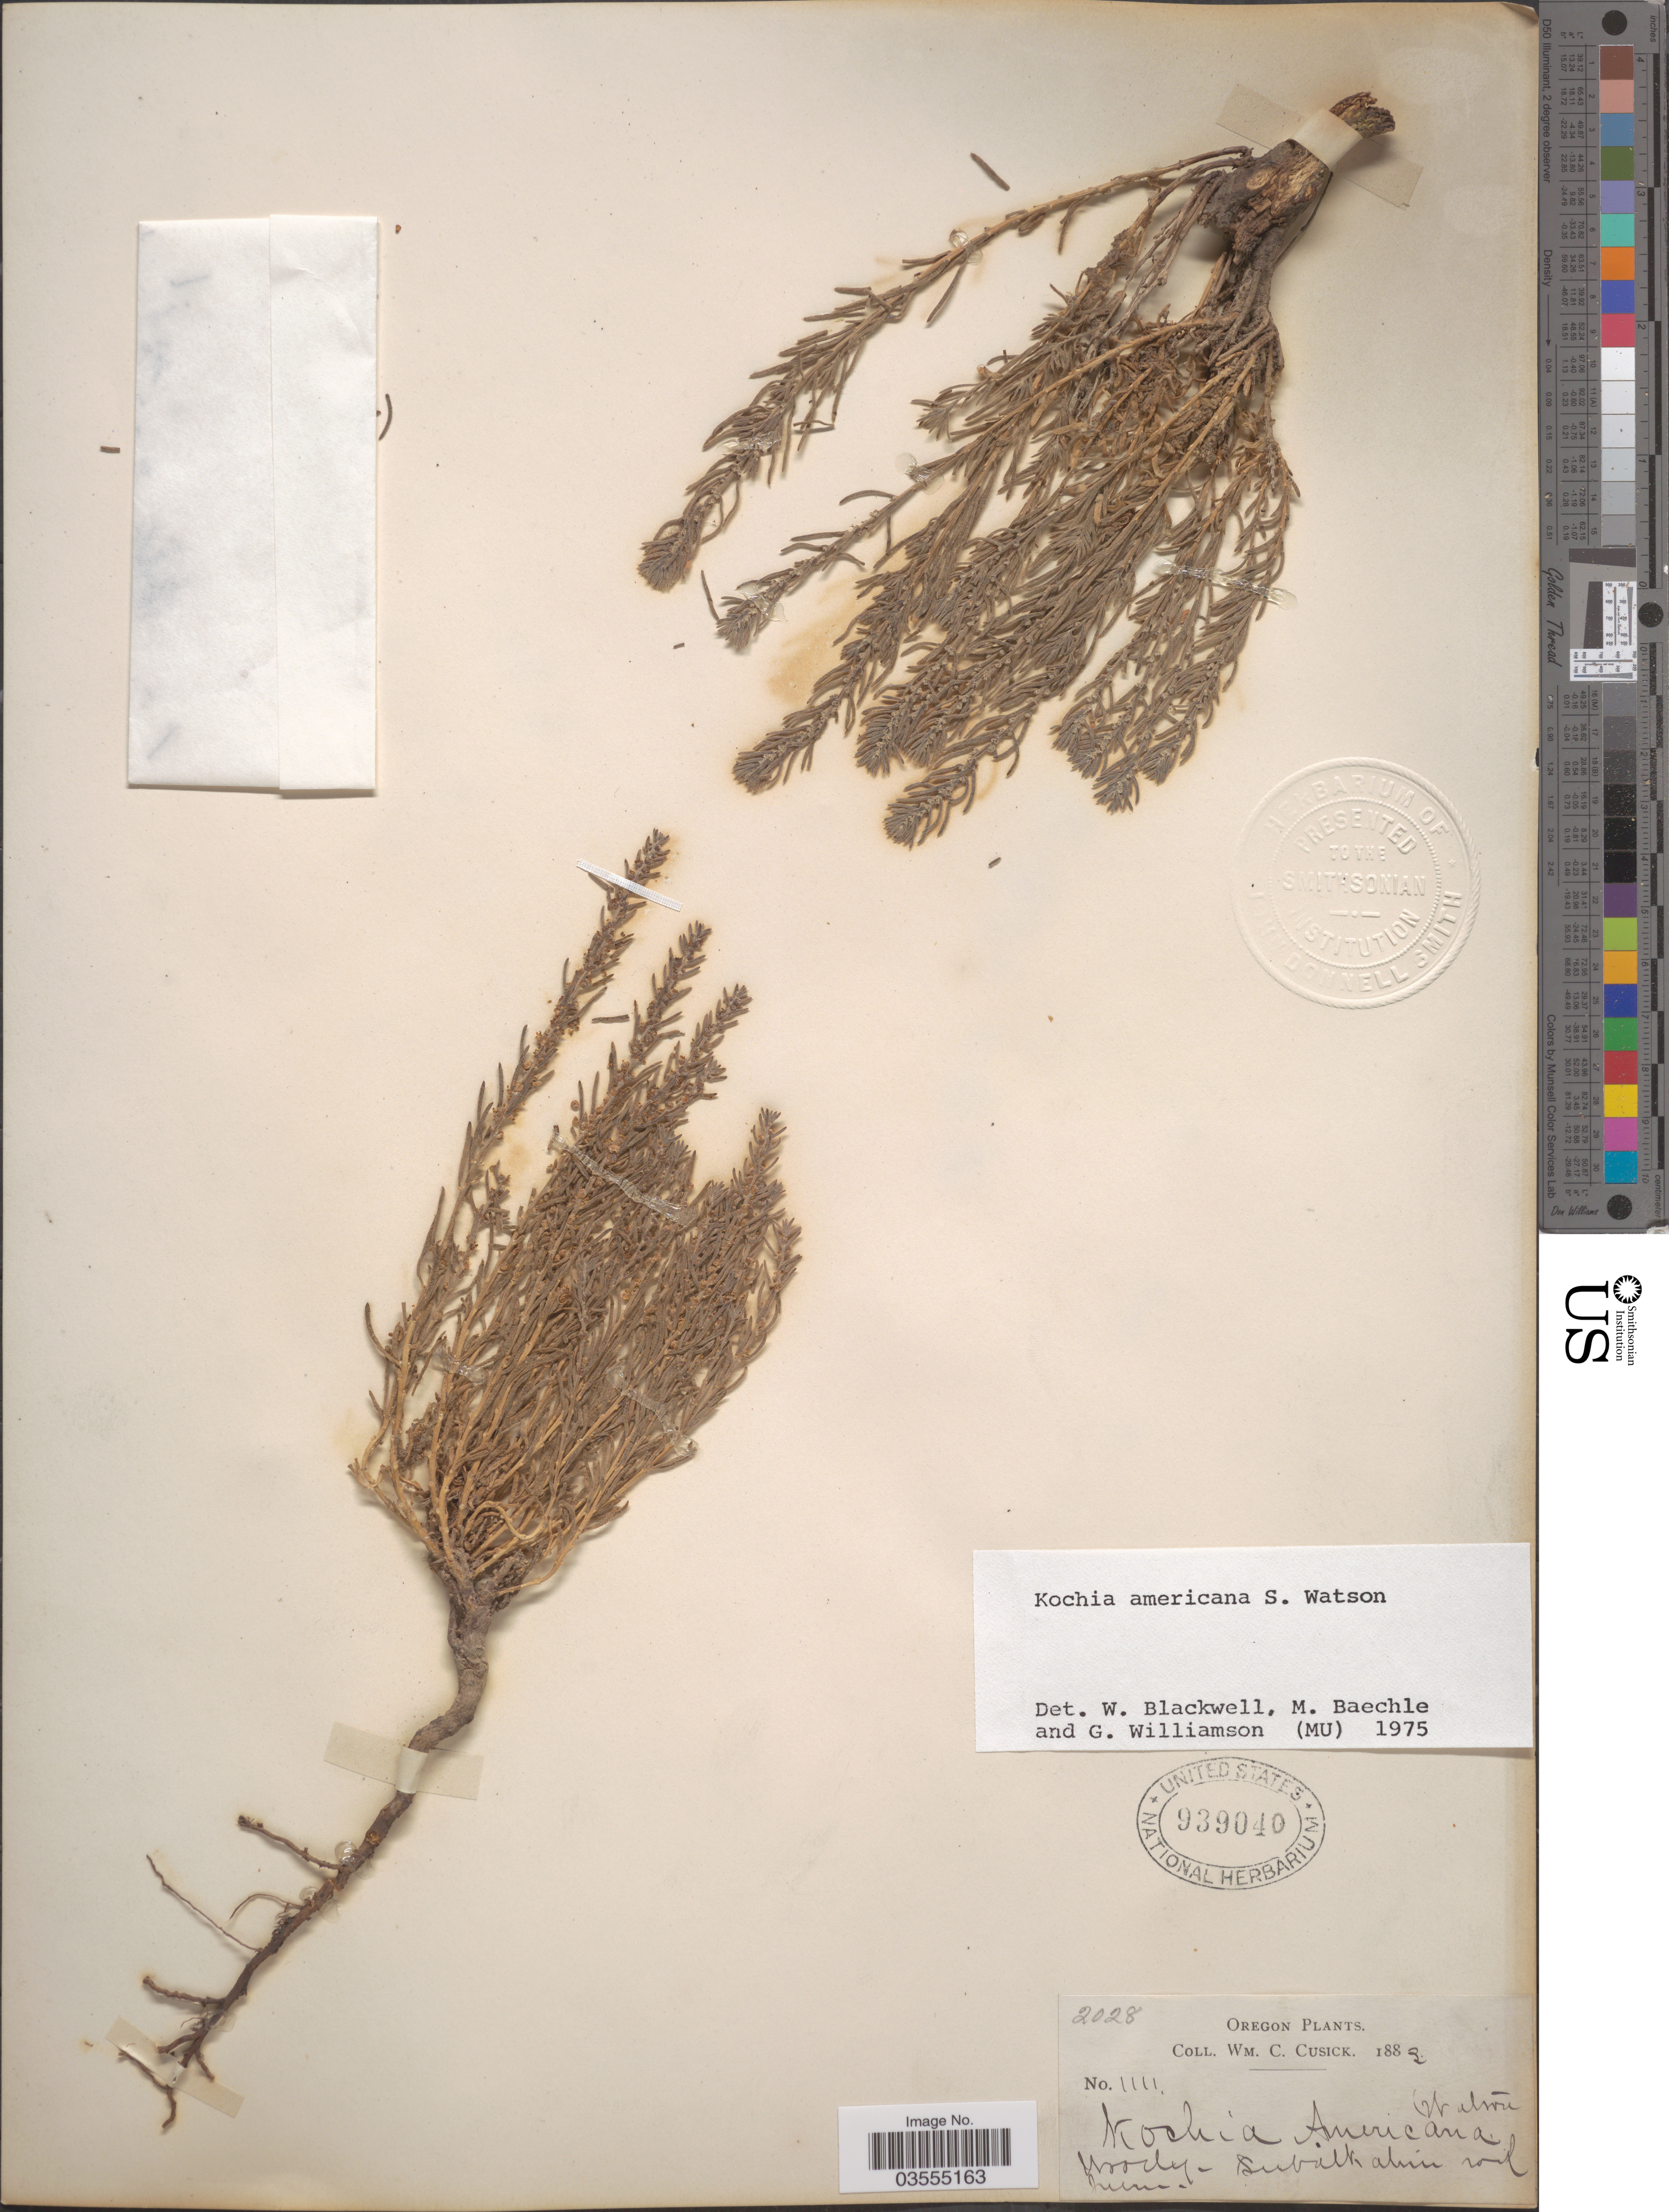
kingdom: Plantae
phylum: Tracheophyta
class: Magnoliopsida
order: Caryophyllales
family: Amaranthaceae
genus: Neokochia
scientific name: Neokochia americana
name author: (S. Watson) G.L. Chu & S.C. Sand.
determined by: U.S. National Herbarium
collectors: W. C. Cusick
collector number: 1111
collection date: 1883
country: United States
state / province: Oregon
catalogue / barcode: US 939040